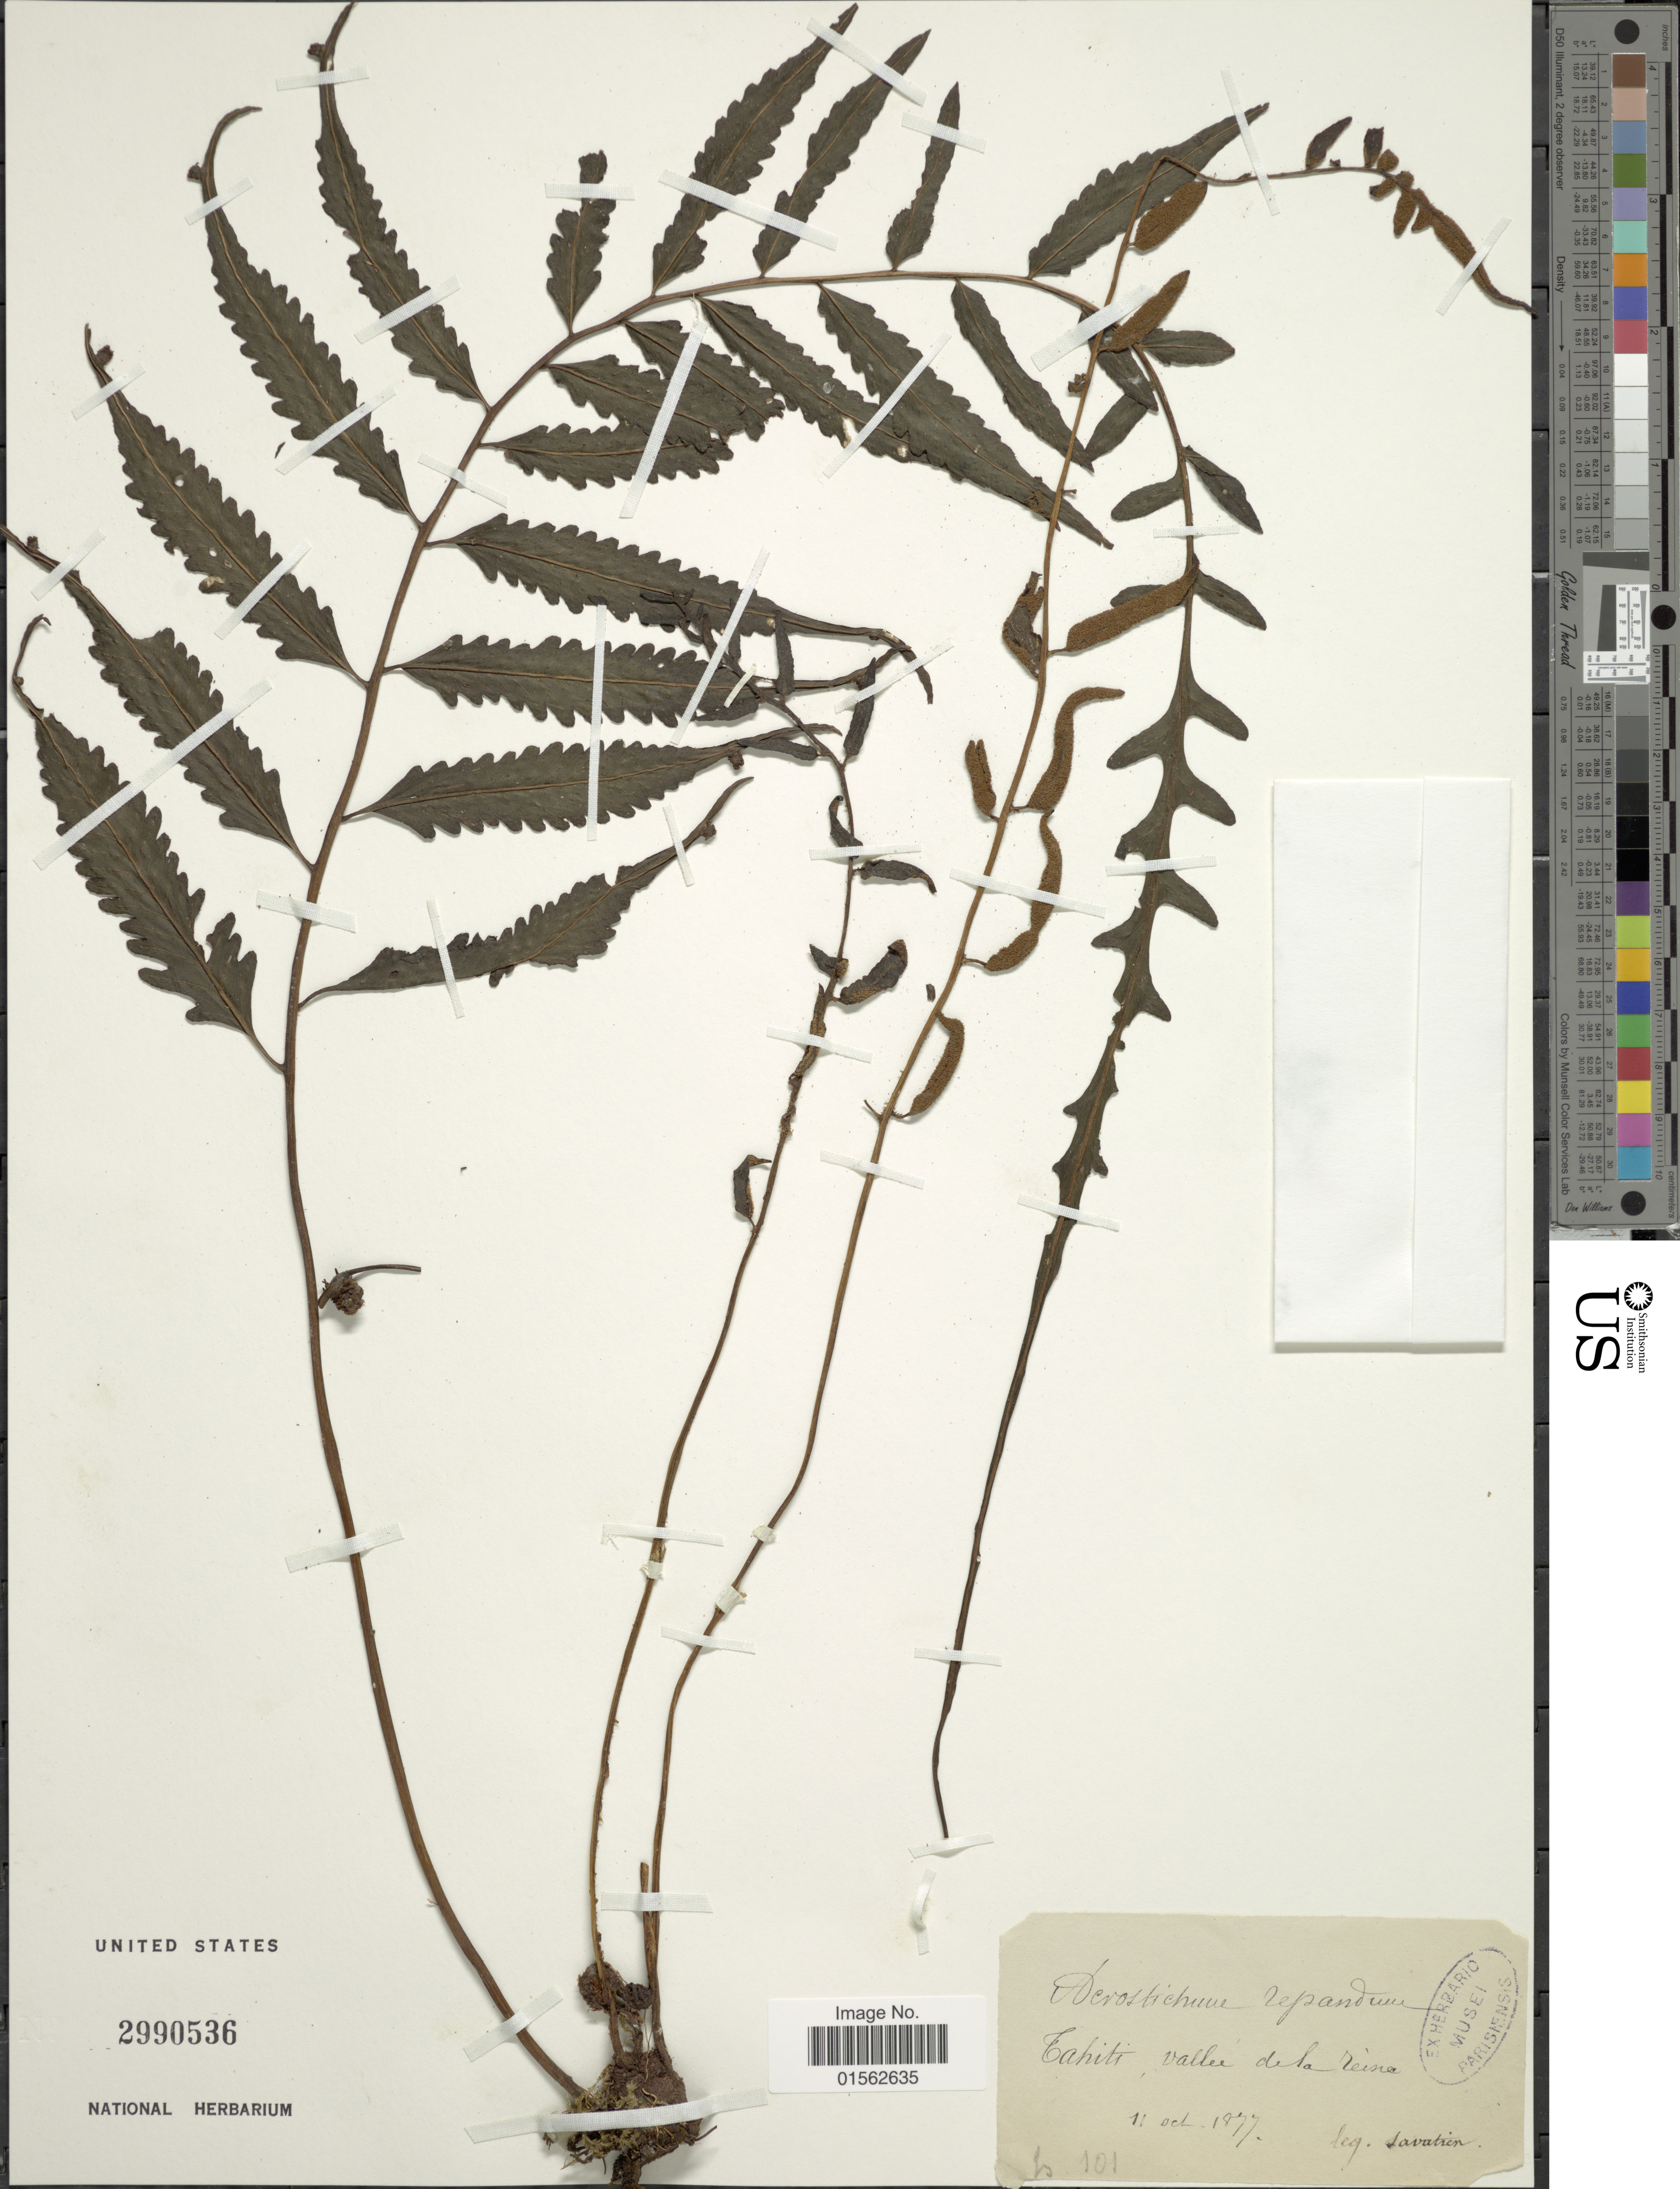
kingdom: Plantae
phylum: Tracheophyta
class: Polypodiopsida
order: Polypodiales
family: Dryopteridaceae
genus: Bolbitis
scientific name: Bolbitis lonchophora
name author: (Fée) C. Chr.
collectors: Savatier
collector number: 101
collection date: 1877-10-10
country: French Polynesia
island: Tahiti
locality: Tahiti, vallee de la reina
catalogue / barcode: US 2990536